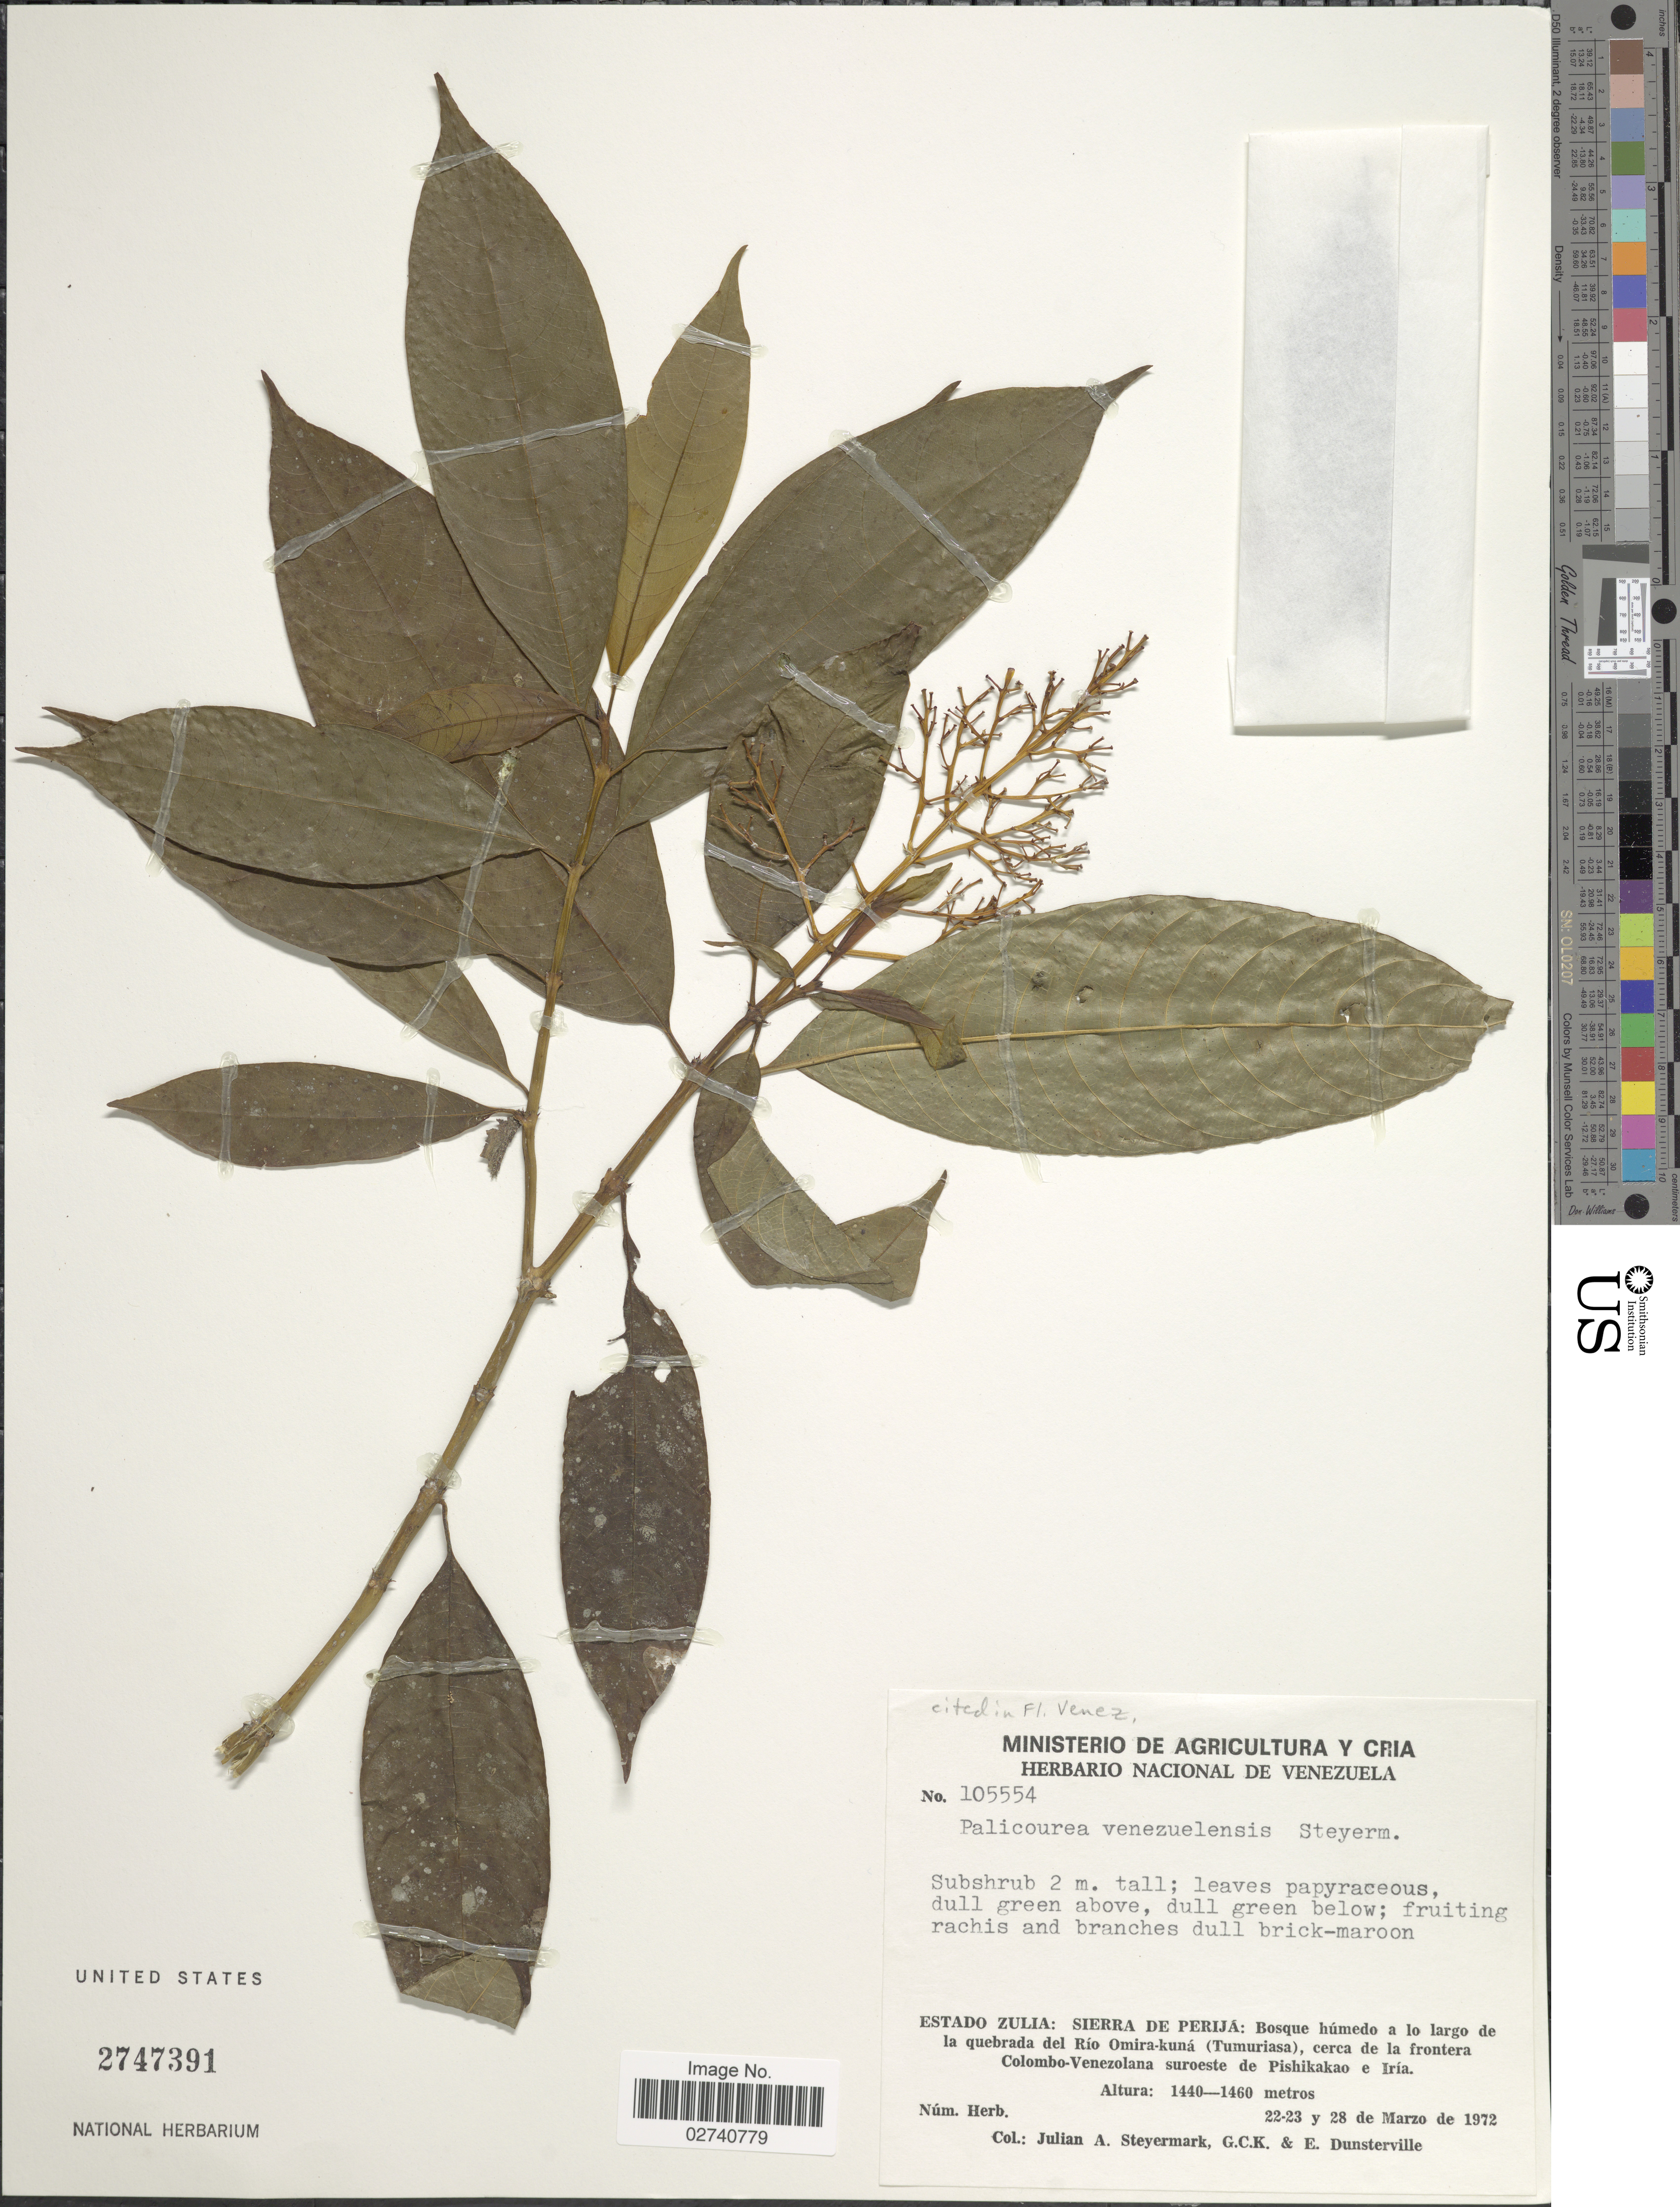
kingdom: Plantae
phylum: Tracheophyta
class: Magnoliopsida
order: Gentianales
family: Rubiaceae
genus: Palicourea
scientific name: Palicourea venezuelensis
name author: Steyerm.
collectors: J. Steyermark, G. C. K. Dunsterville & E. Dunsterville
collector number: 105554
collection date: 1972-03-22/1972-03-28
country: Venezuela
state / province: Zulia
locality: Sierra de Perija: Bosque a lo largo de la quebrada del Rio Omira-kuna (Tumuriasa), cerca de la frontera Colombo-Venozolana suroeste de Pishikakao e Iria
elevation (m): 1440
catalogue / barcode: US 2747391